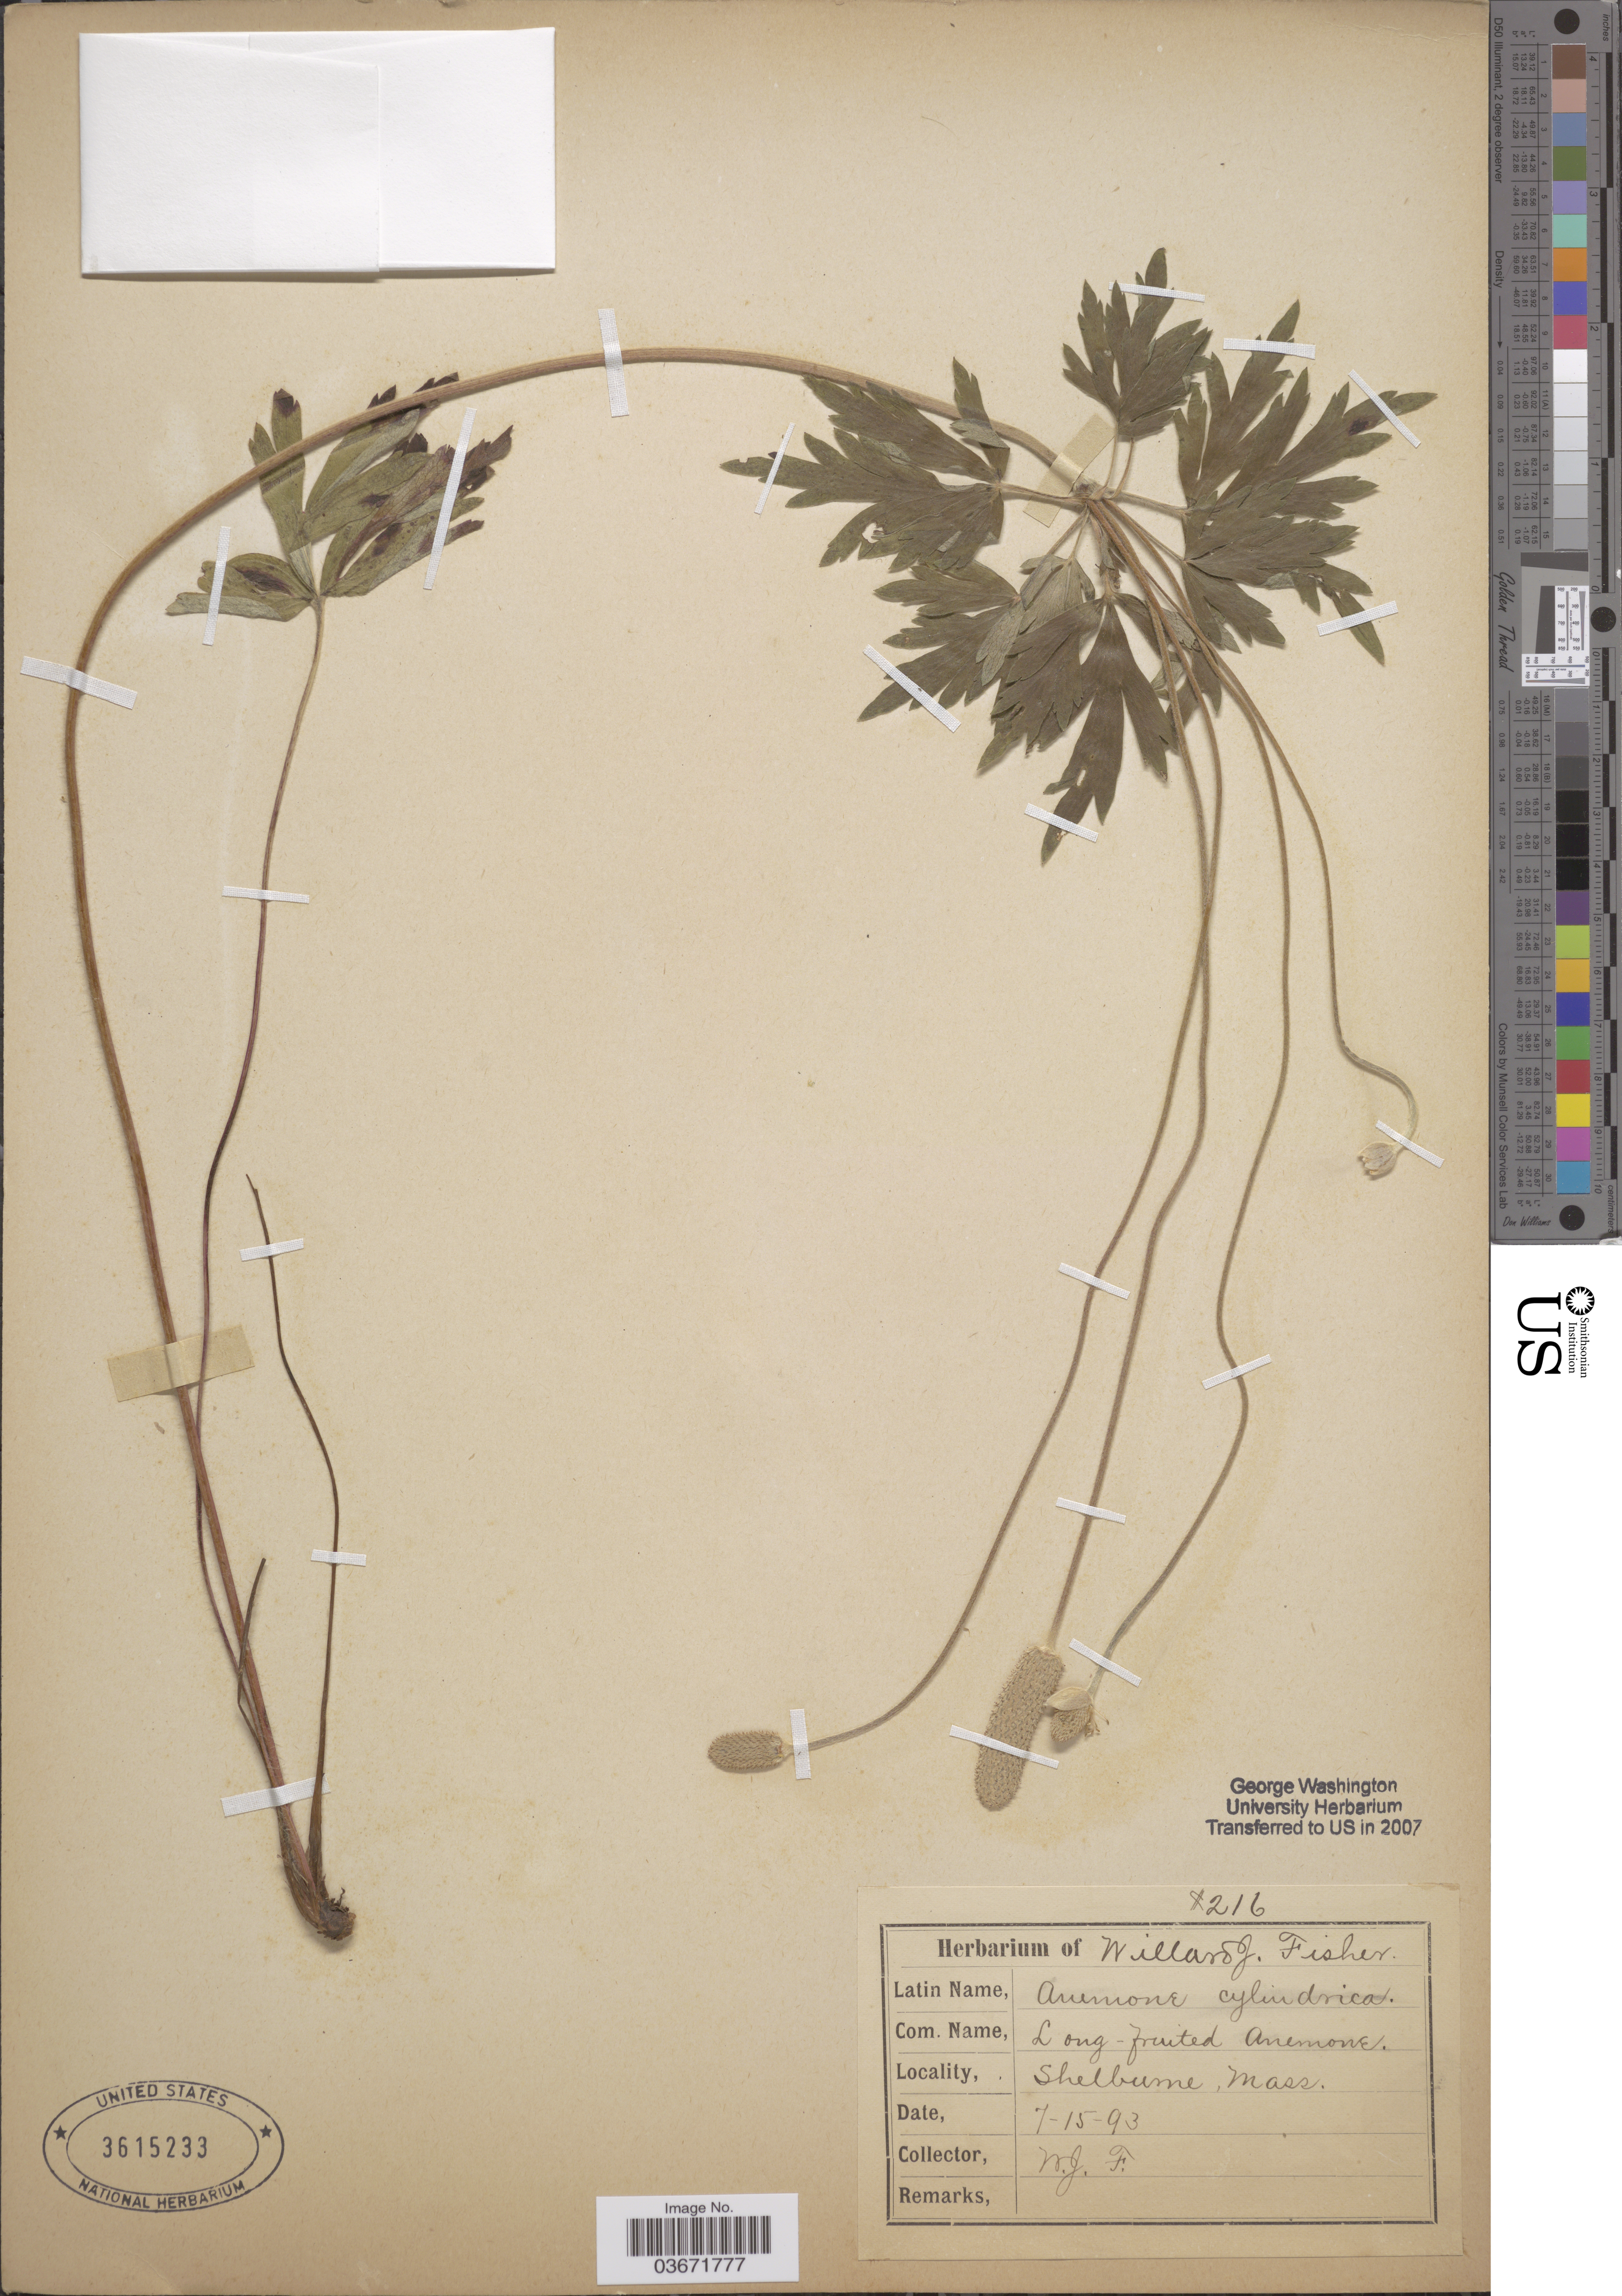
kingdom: Plantae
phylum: Tracheophyta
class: Magnoliopsida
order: Ranunculales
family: Ranunculaceae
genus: Anemone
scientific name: Anemone cylindrica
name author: A. Gray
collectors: W. J. Fisher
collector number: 216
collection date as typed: Transcribed d/m/y: 15/7/93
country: United States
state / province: Massachusetts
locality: Shelburne.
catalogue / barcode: US 3615233